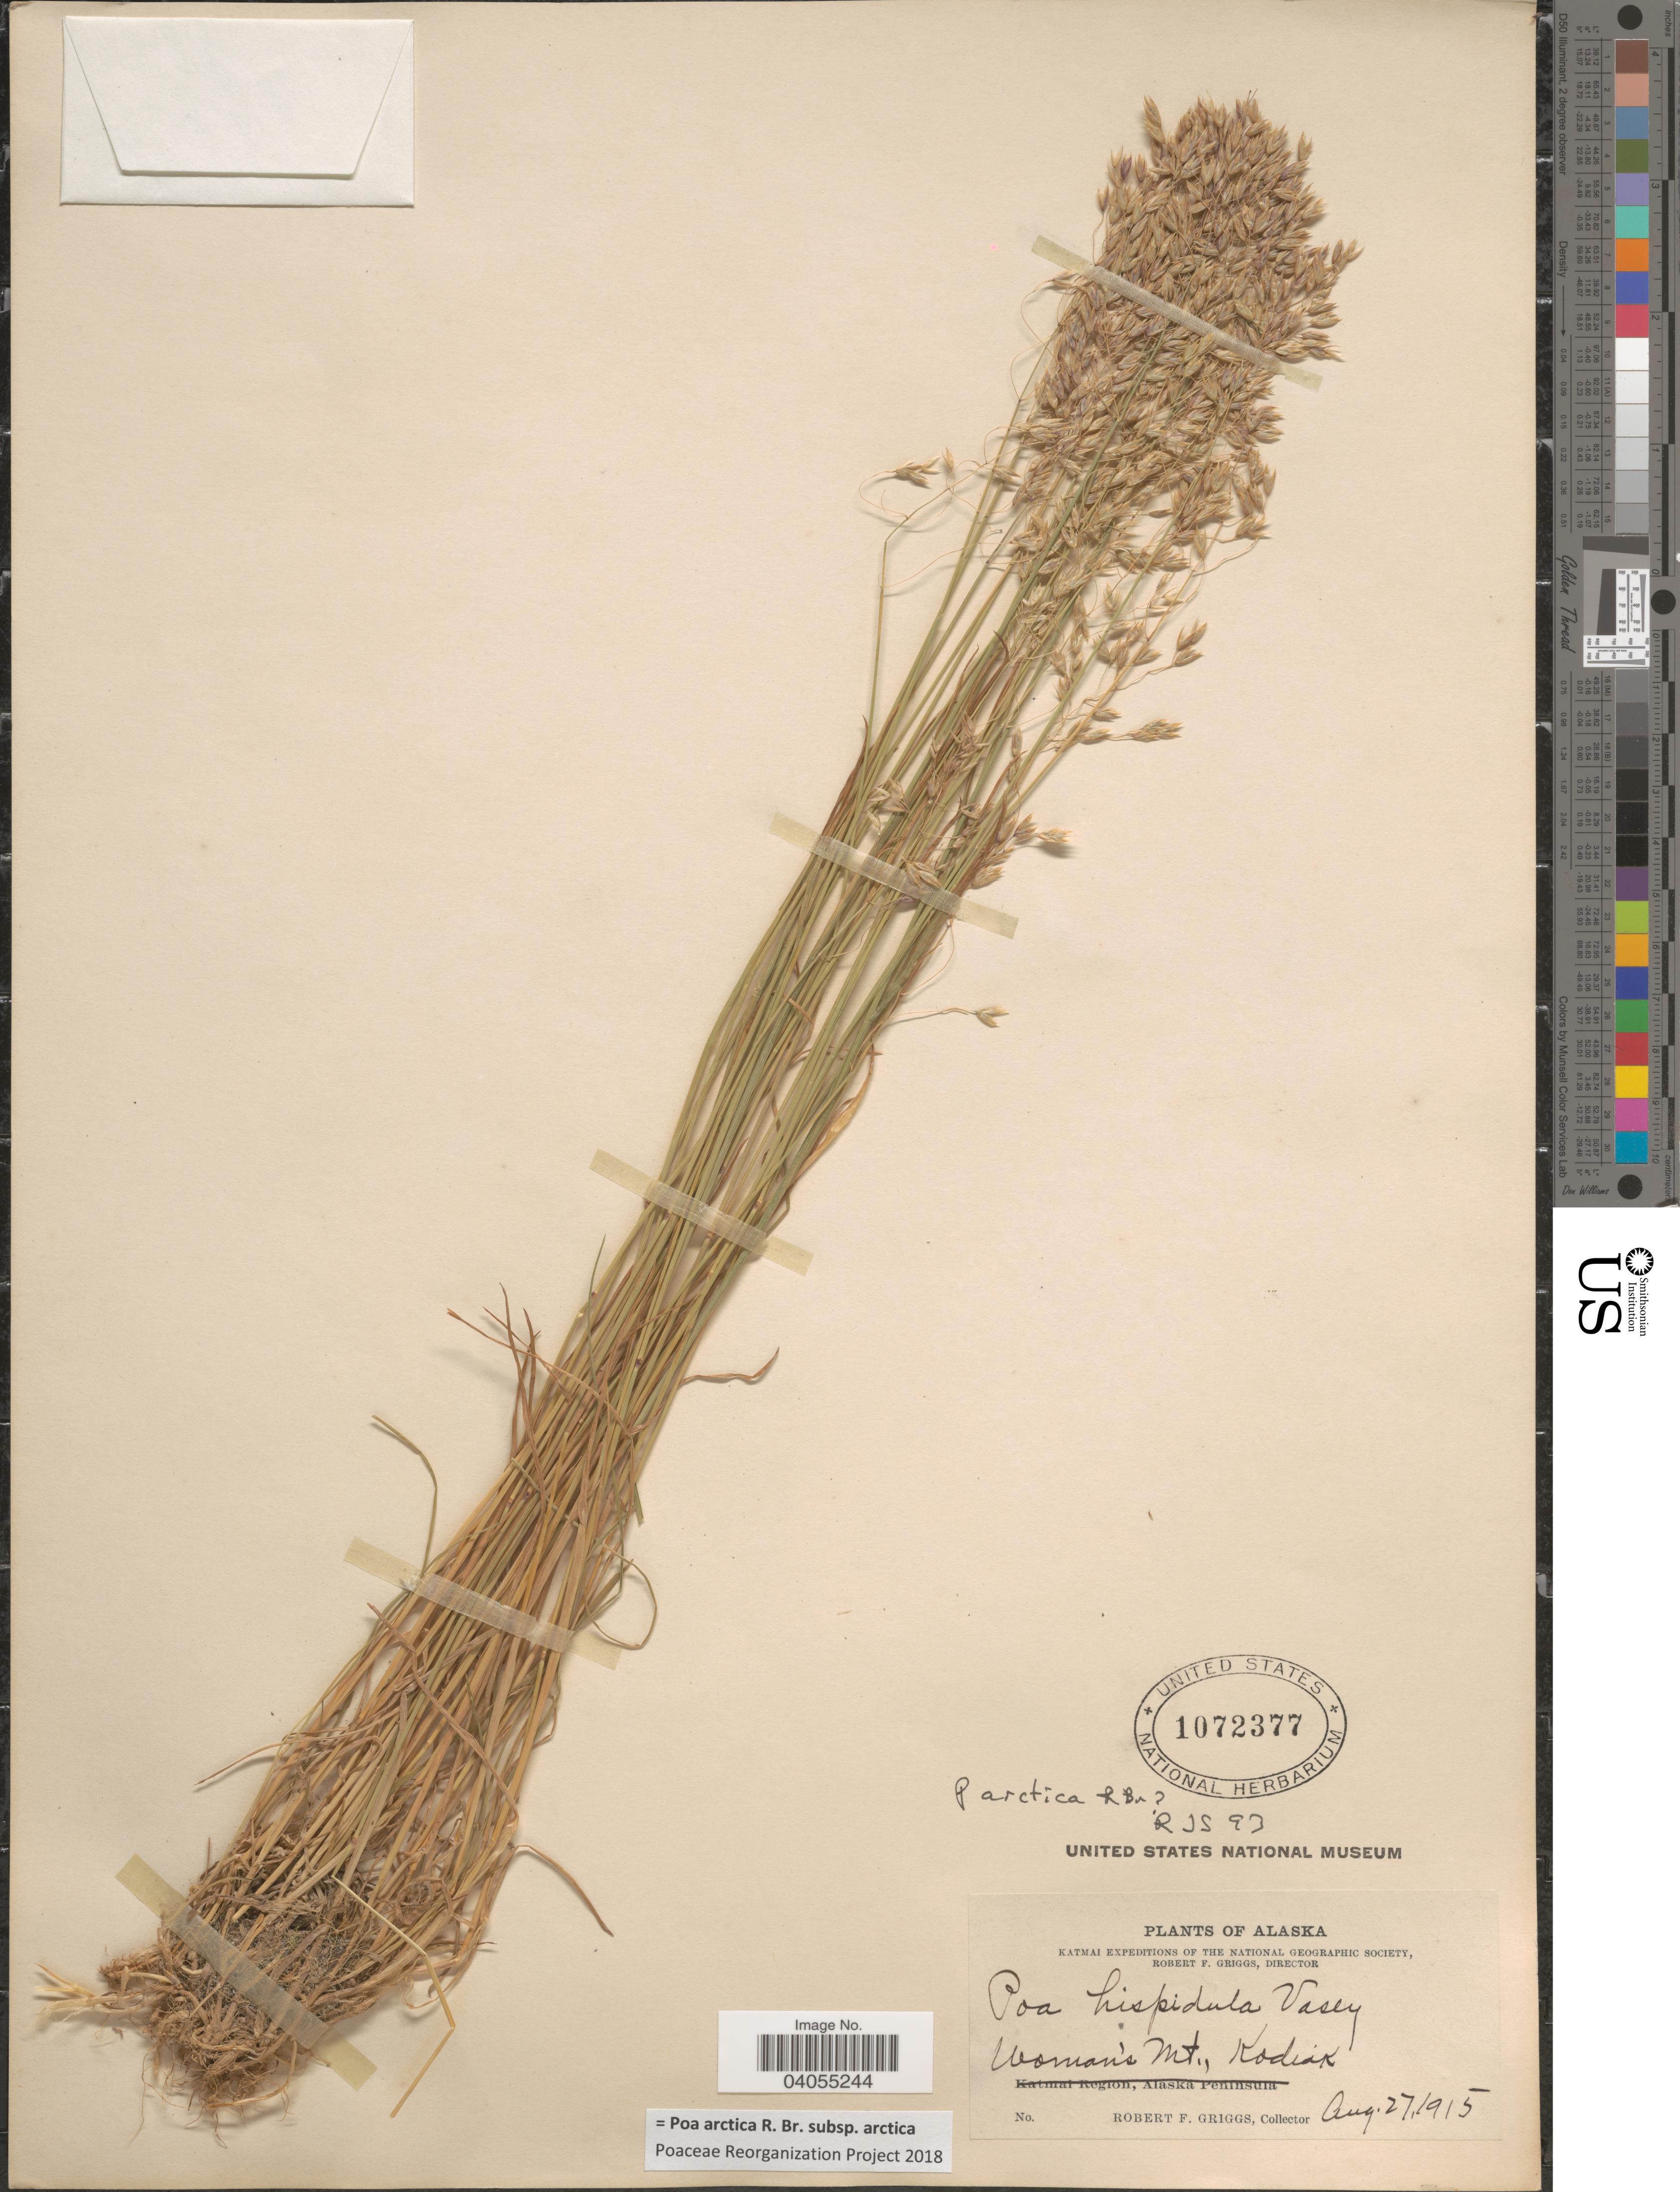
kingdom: Plantae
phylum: Tracheophyta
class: Liliopsida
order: Poales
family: Poaceae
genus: Poa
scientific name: Poa arctica subsp. arctica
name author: R. Br.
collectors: R. F. Griggs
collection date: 1915-08-27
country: United States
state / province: Alaska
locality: Woman's Mt., Kodiak.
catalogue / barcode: US 1072377